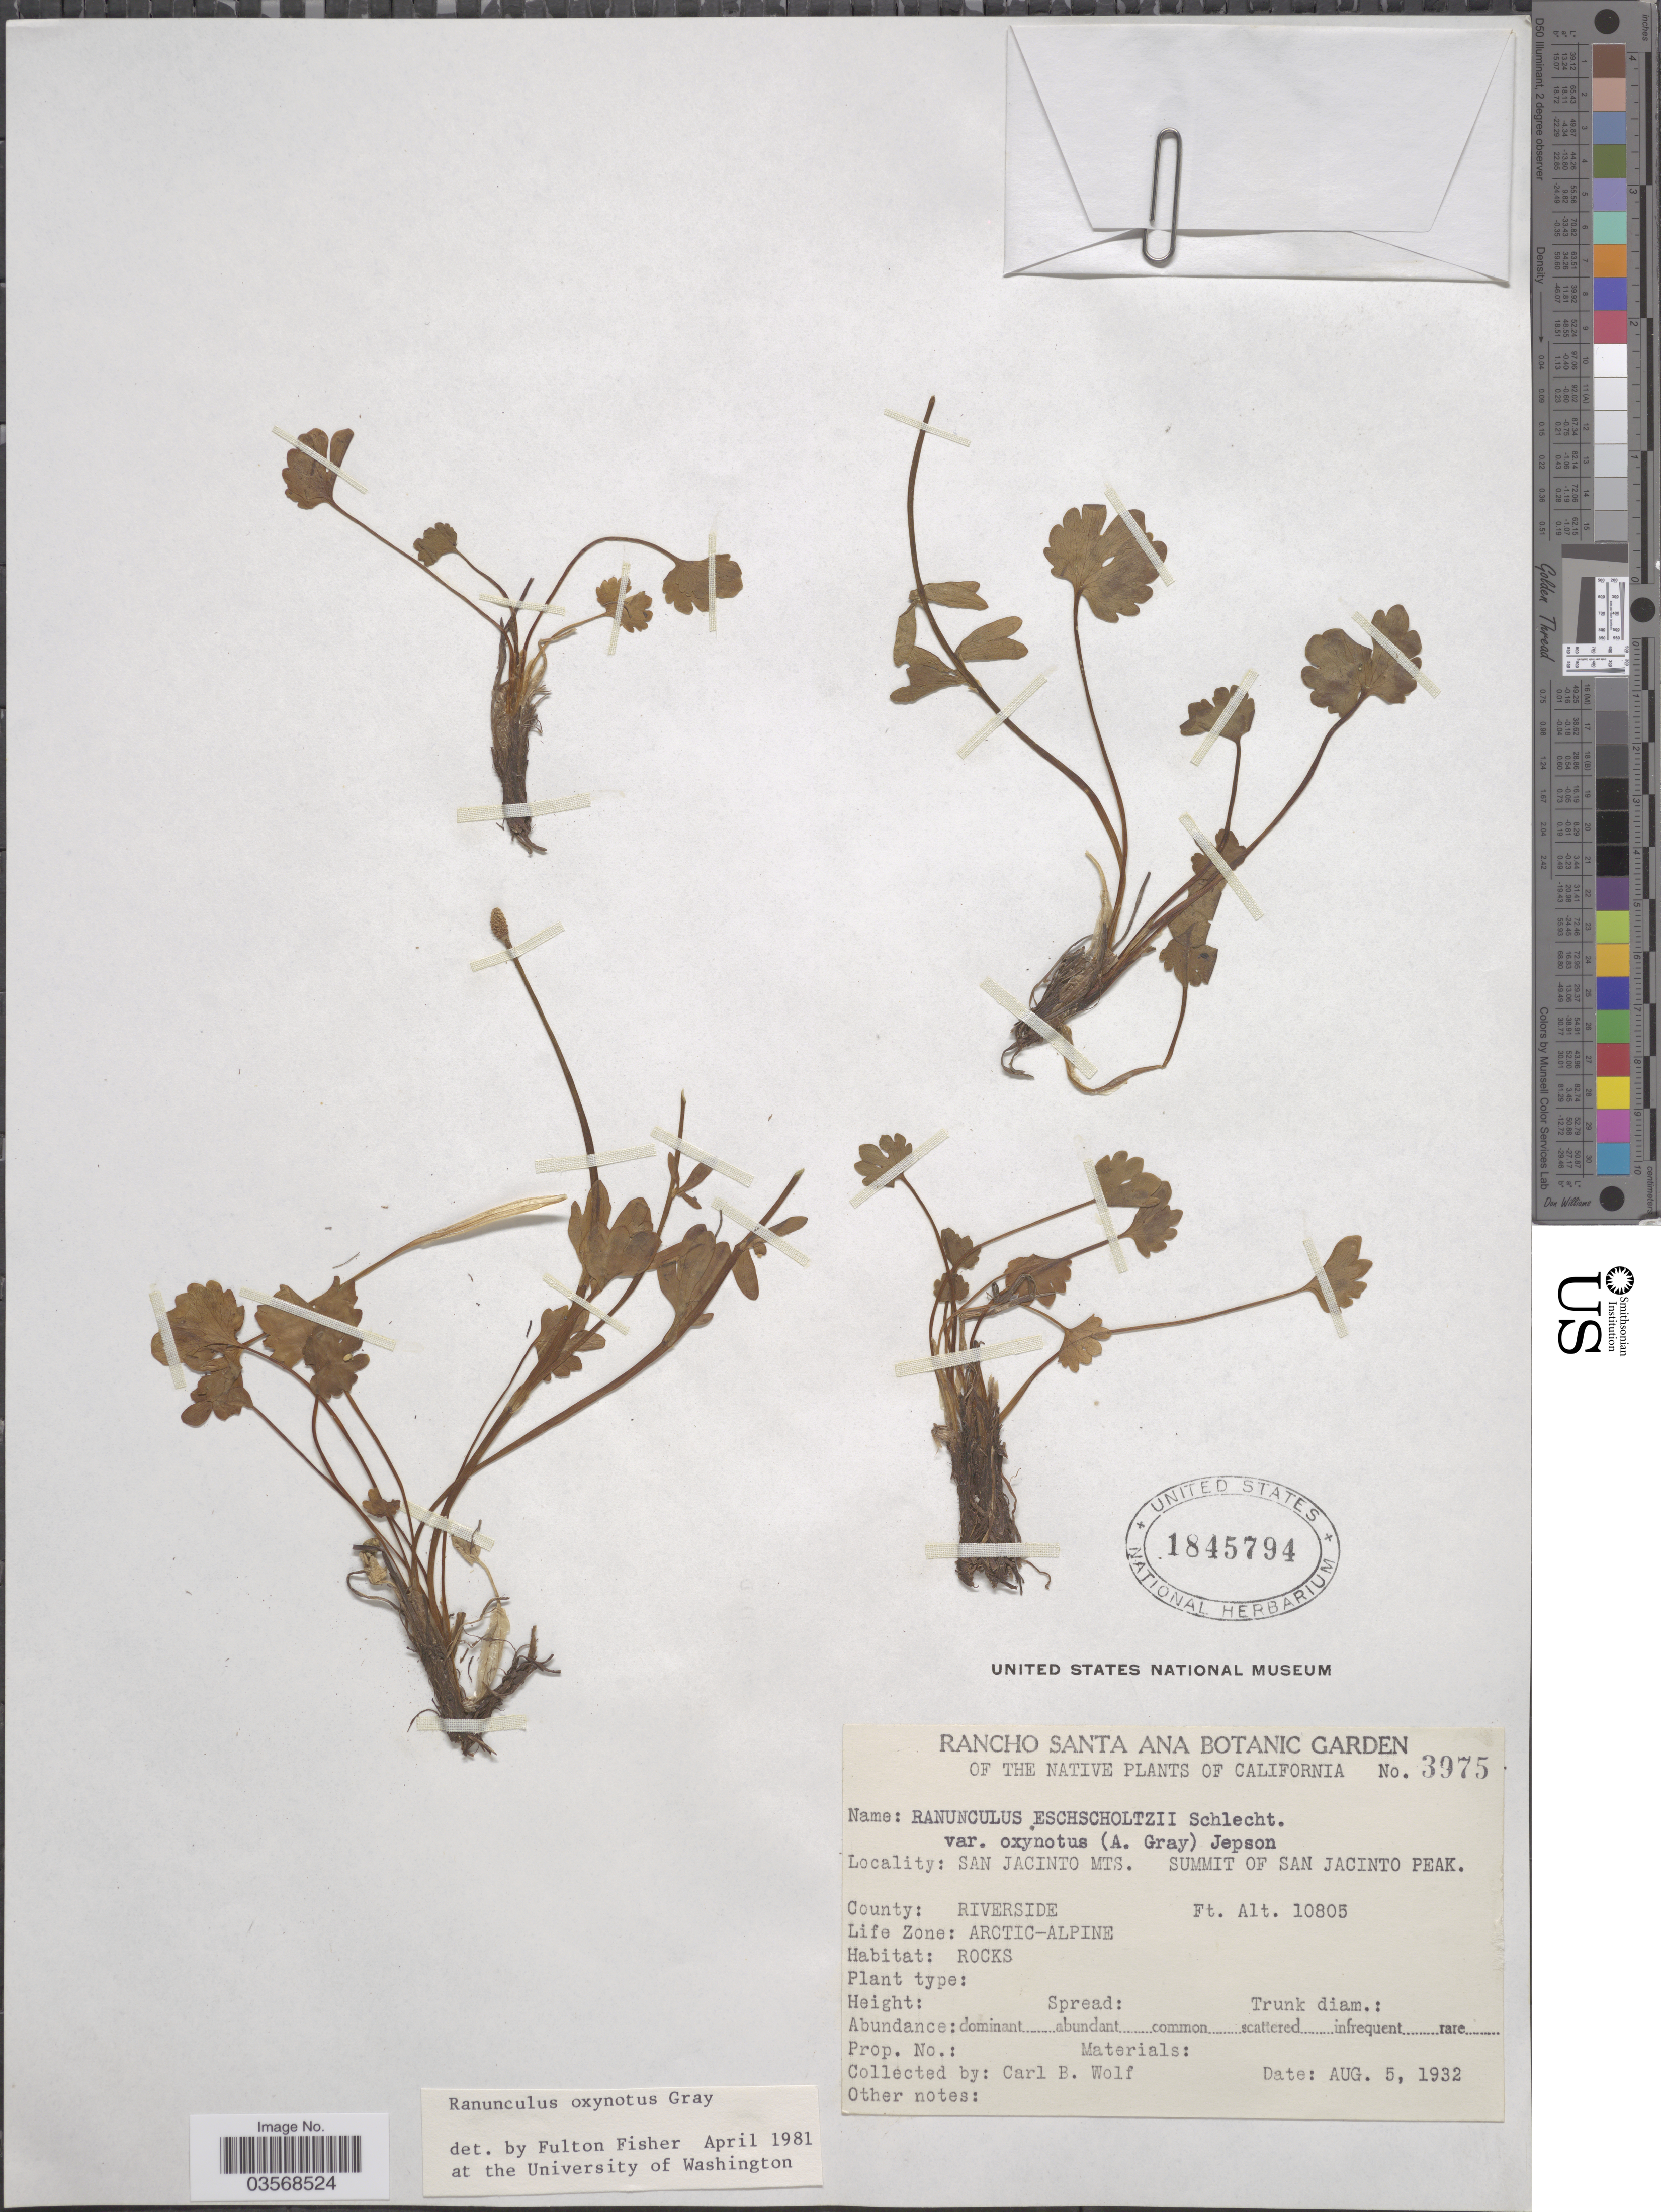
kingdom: Plantae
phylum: Tracheophyta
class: Magnoliopsida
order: Ranunculales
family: Ranunculaceae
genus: Ranunculus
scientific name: Ranunculus oxynotus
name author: A. Gray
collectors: C. B. Wolf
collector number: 3975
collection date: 1932-08-05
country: United States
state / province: California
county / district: Riverside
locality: San Jacinto Mts. Summit of San Jacinto Peak. County: Riverside. Life Zone: Arctic-Alpine.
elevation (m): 3293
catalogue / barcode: US 1845794